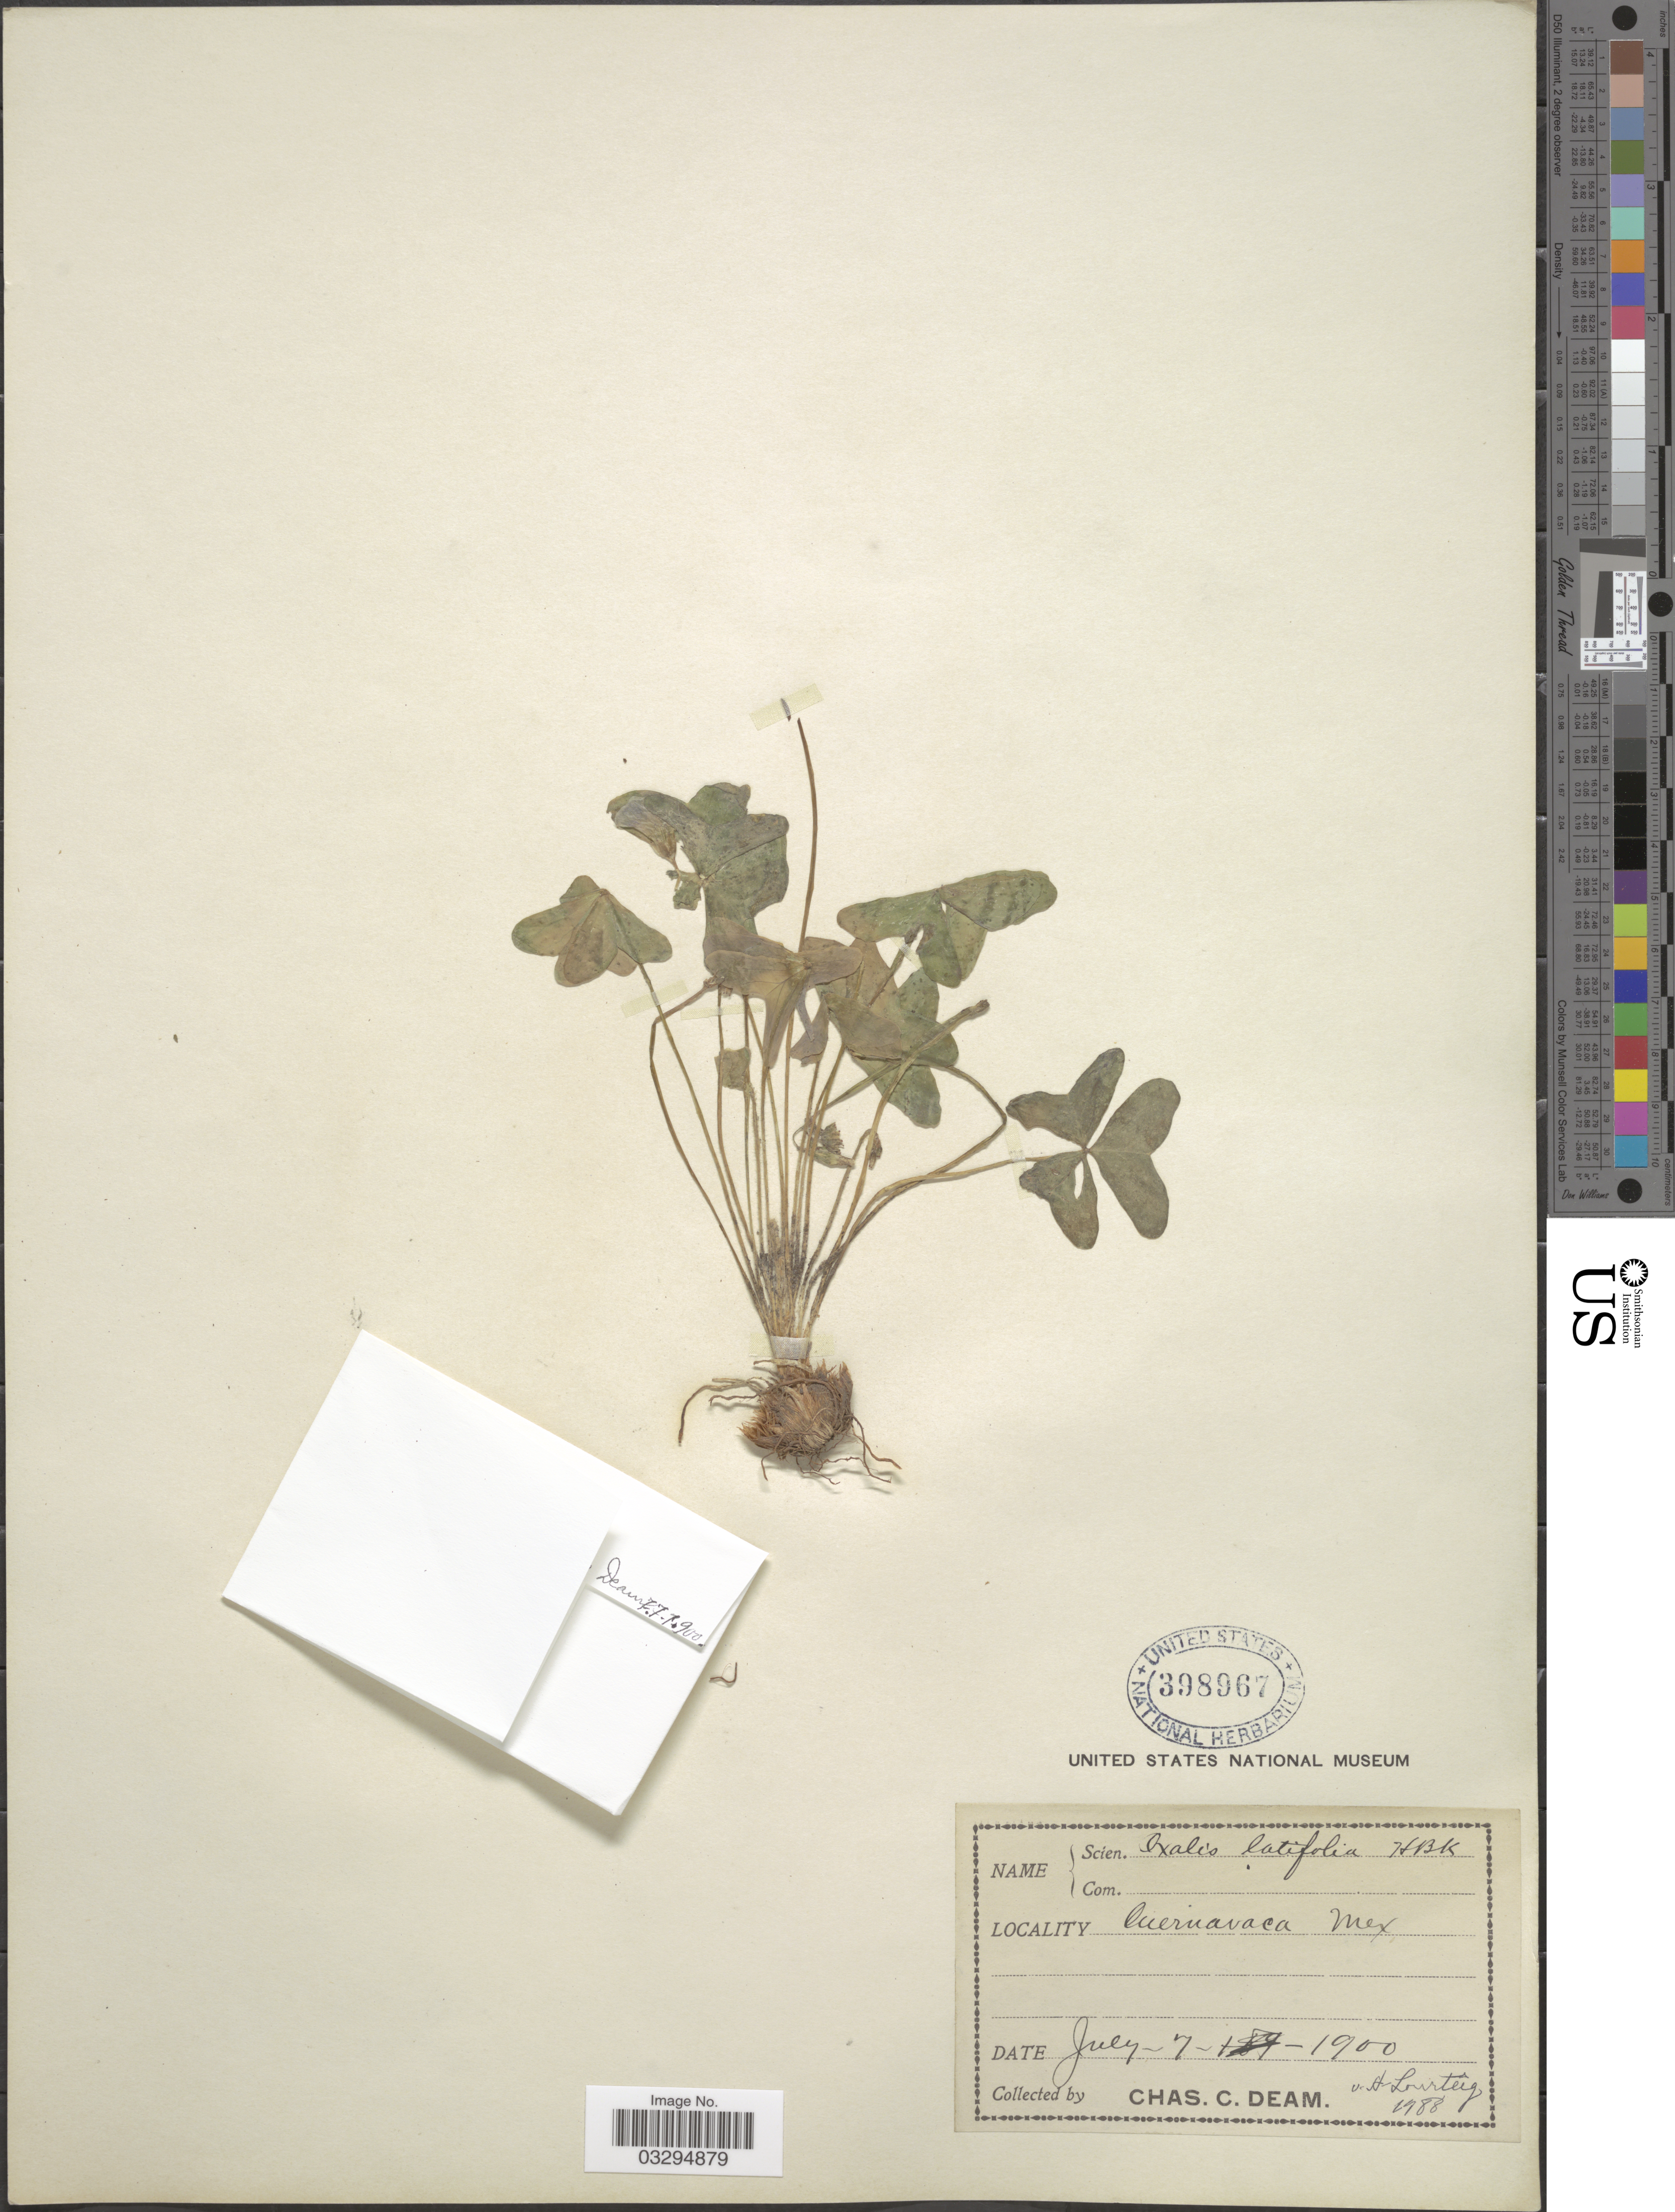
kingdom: Plantae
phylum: Tracheophyta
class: Magnoliopsida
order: Oxalidales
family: Oxalidaceae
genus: Oxalis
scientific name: Oxalis latifolia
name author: Kunth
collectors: C. C. Deam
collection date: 1900-07-07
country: Mexico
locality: Querinavaca.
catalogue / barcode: US 398967